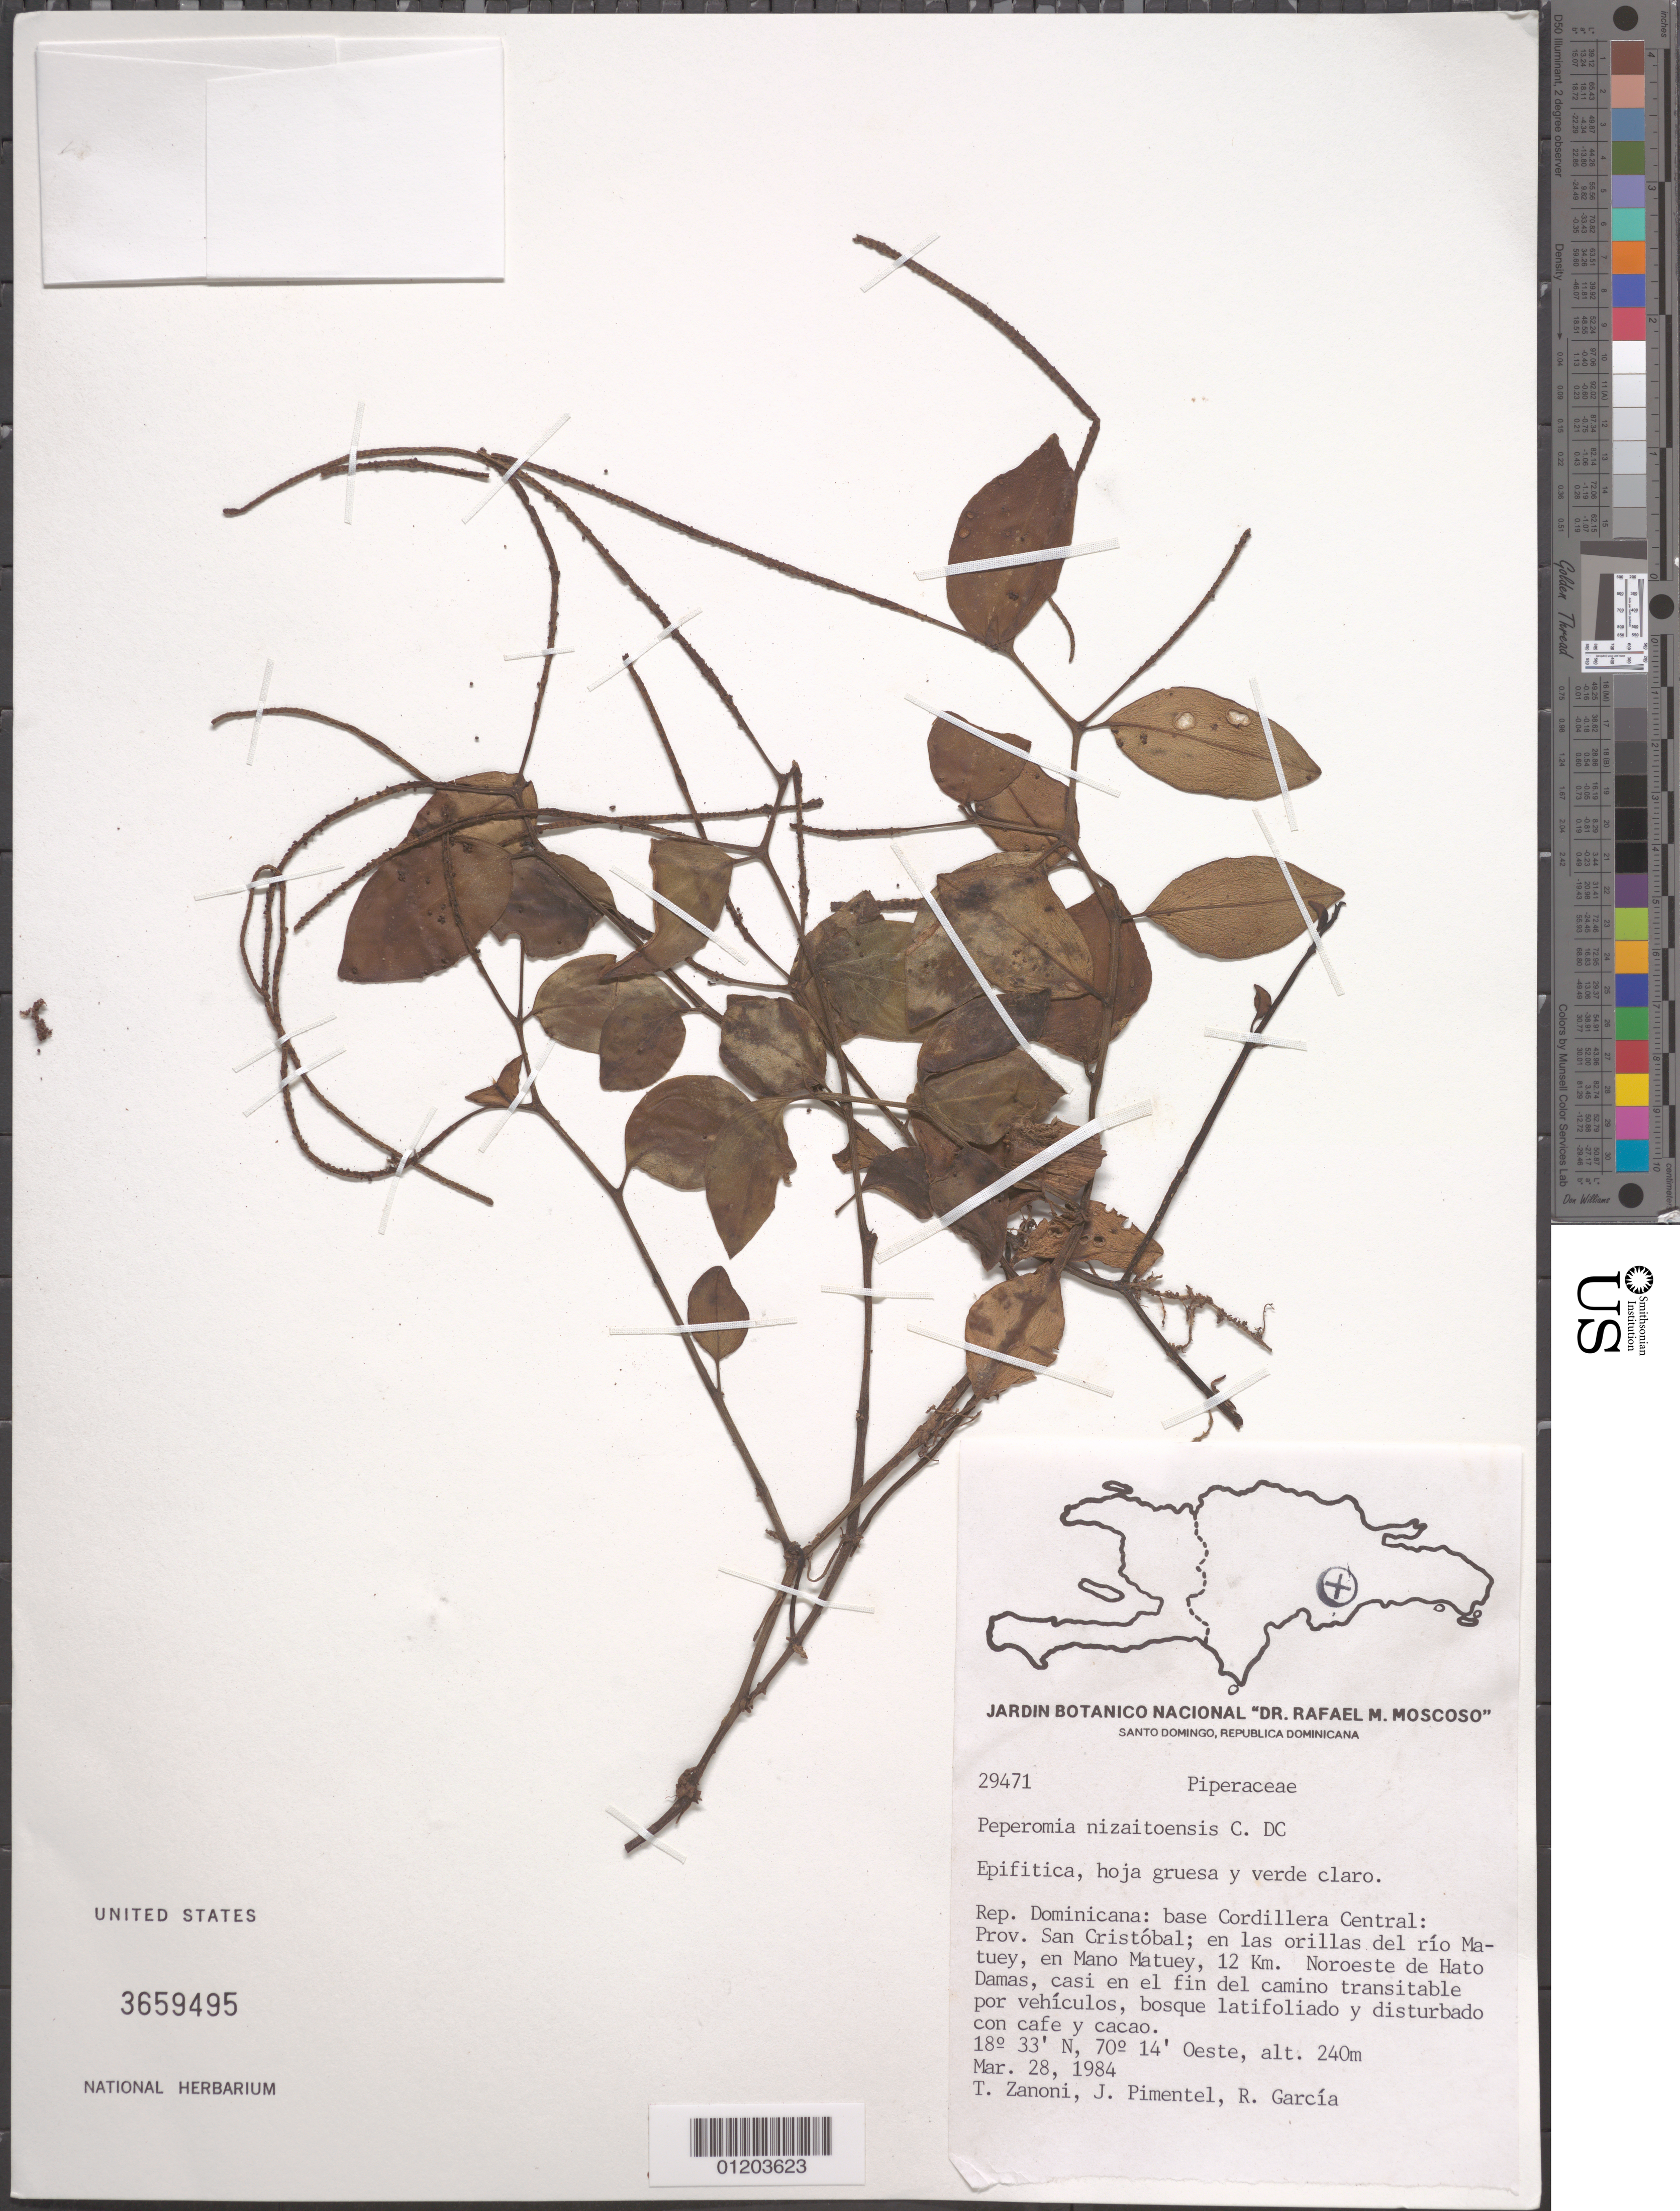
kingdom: Plantae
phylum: Tracheophyta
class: Magnoliopsida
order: Piperales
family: Piperaceae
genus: Peperomia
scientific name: Peperomia nizaitoensis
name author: C. DC.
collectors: T. A. Zanoni, J. Pimentel Baez & R. G. García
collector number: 29471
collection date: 1984-03-28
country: Dominican Republic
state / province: San Cristóbal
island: Hispaniola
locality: Cordillera Central; en la orillas del río Matuey, en Mano Matuey, 12 km Noroeste de Hato Damas, casi en el fin del camino transitable por vehículos.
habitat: Bosque latifoliado y disturbado con cafe y cacao.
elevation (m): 240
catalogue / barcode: US 3659495